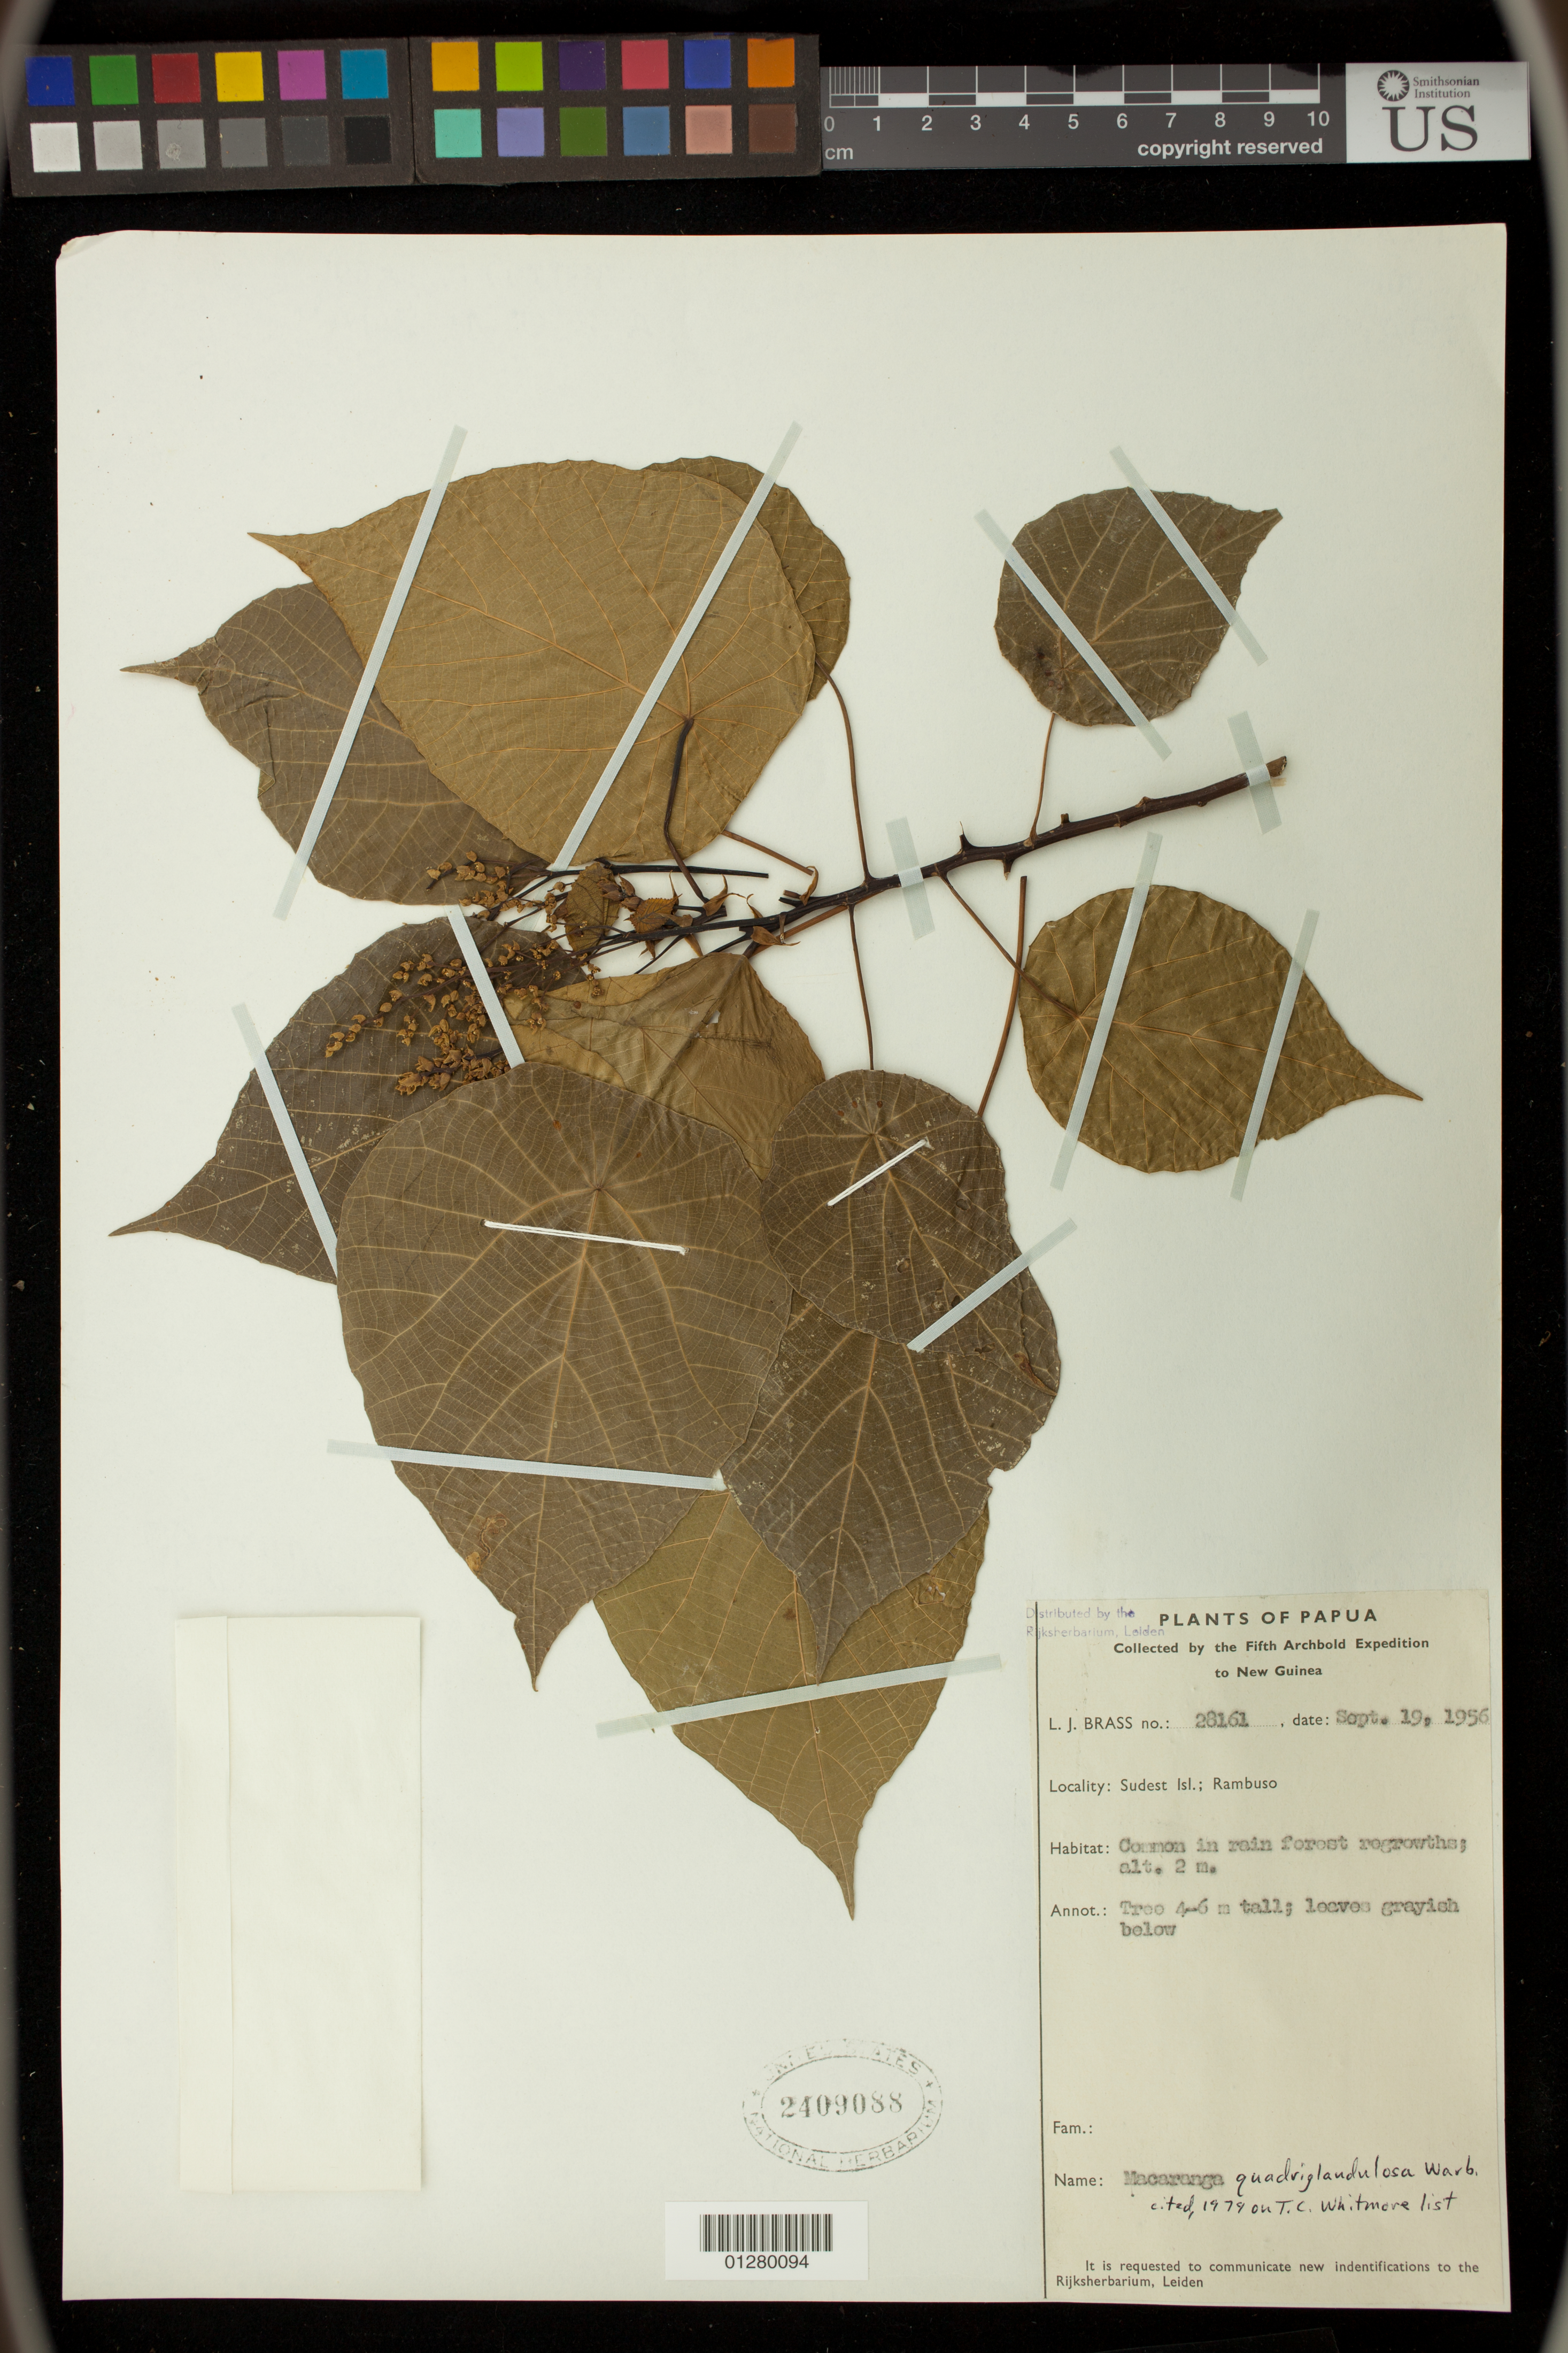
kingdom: Plantae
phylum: Tracheophyta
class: Magnoliopsida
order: Malpighiales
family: Euphorbiaceae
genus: Macaranga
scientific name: Macaranga quadriglandulosa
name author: Warb.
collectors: L. J. Brass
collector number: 28161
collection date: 1956-09-19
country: Papua New Guinea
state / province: Milne Bay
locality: Sudest Isl.; Rambuso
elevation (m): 2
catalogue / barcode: US 2409088